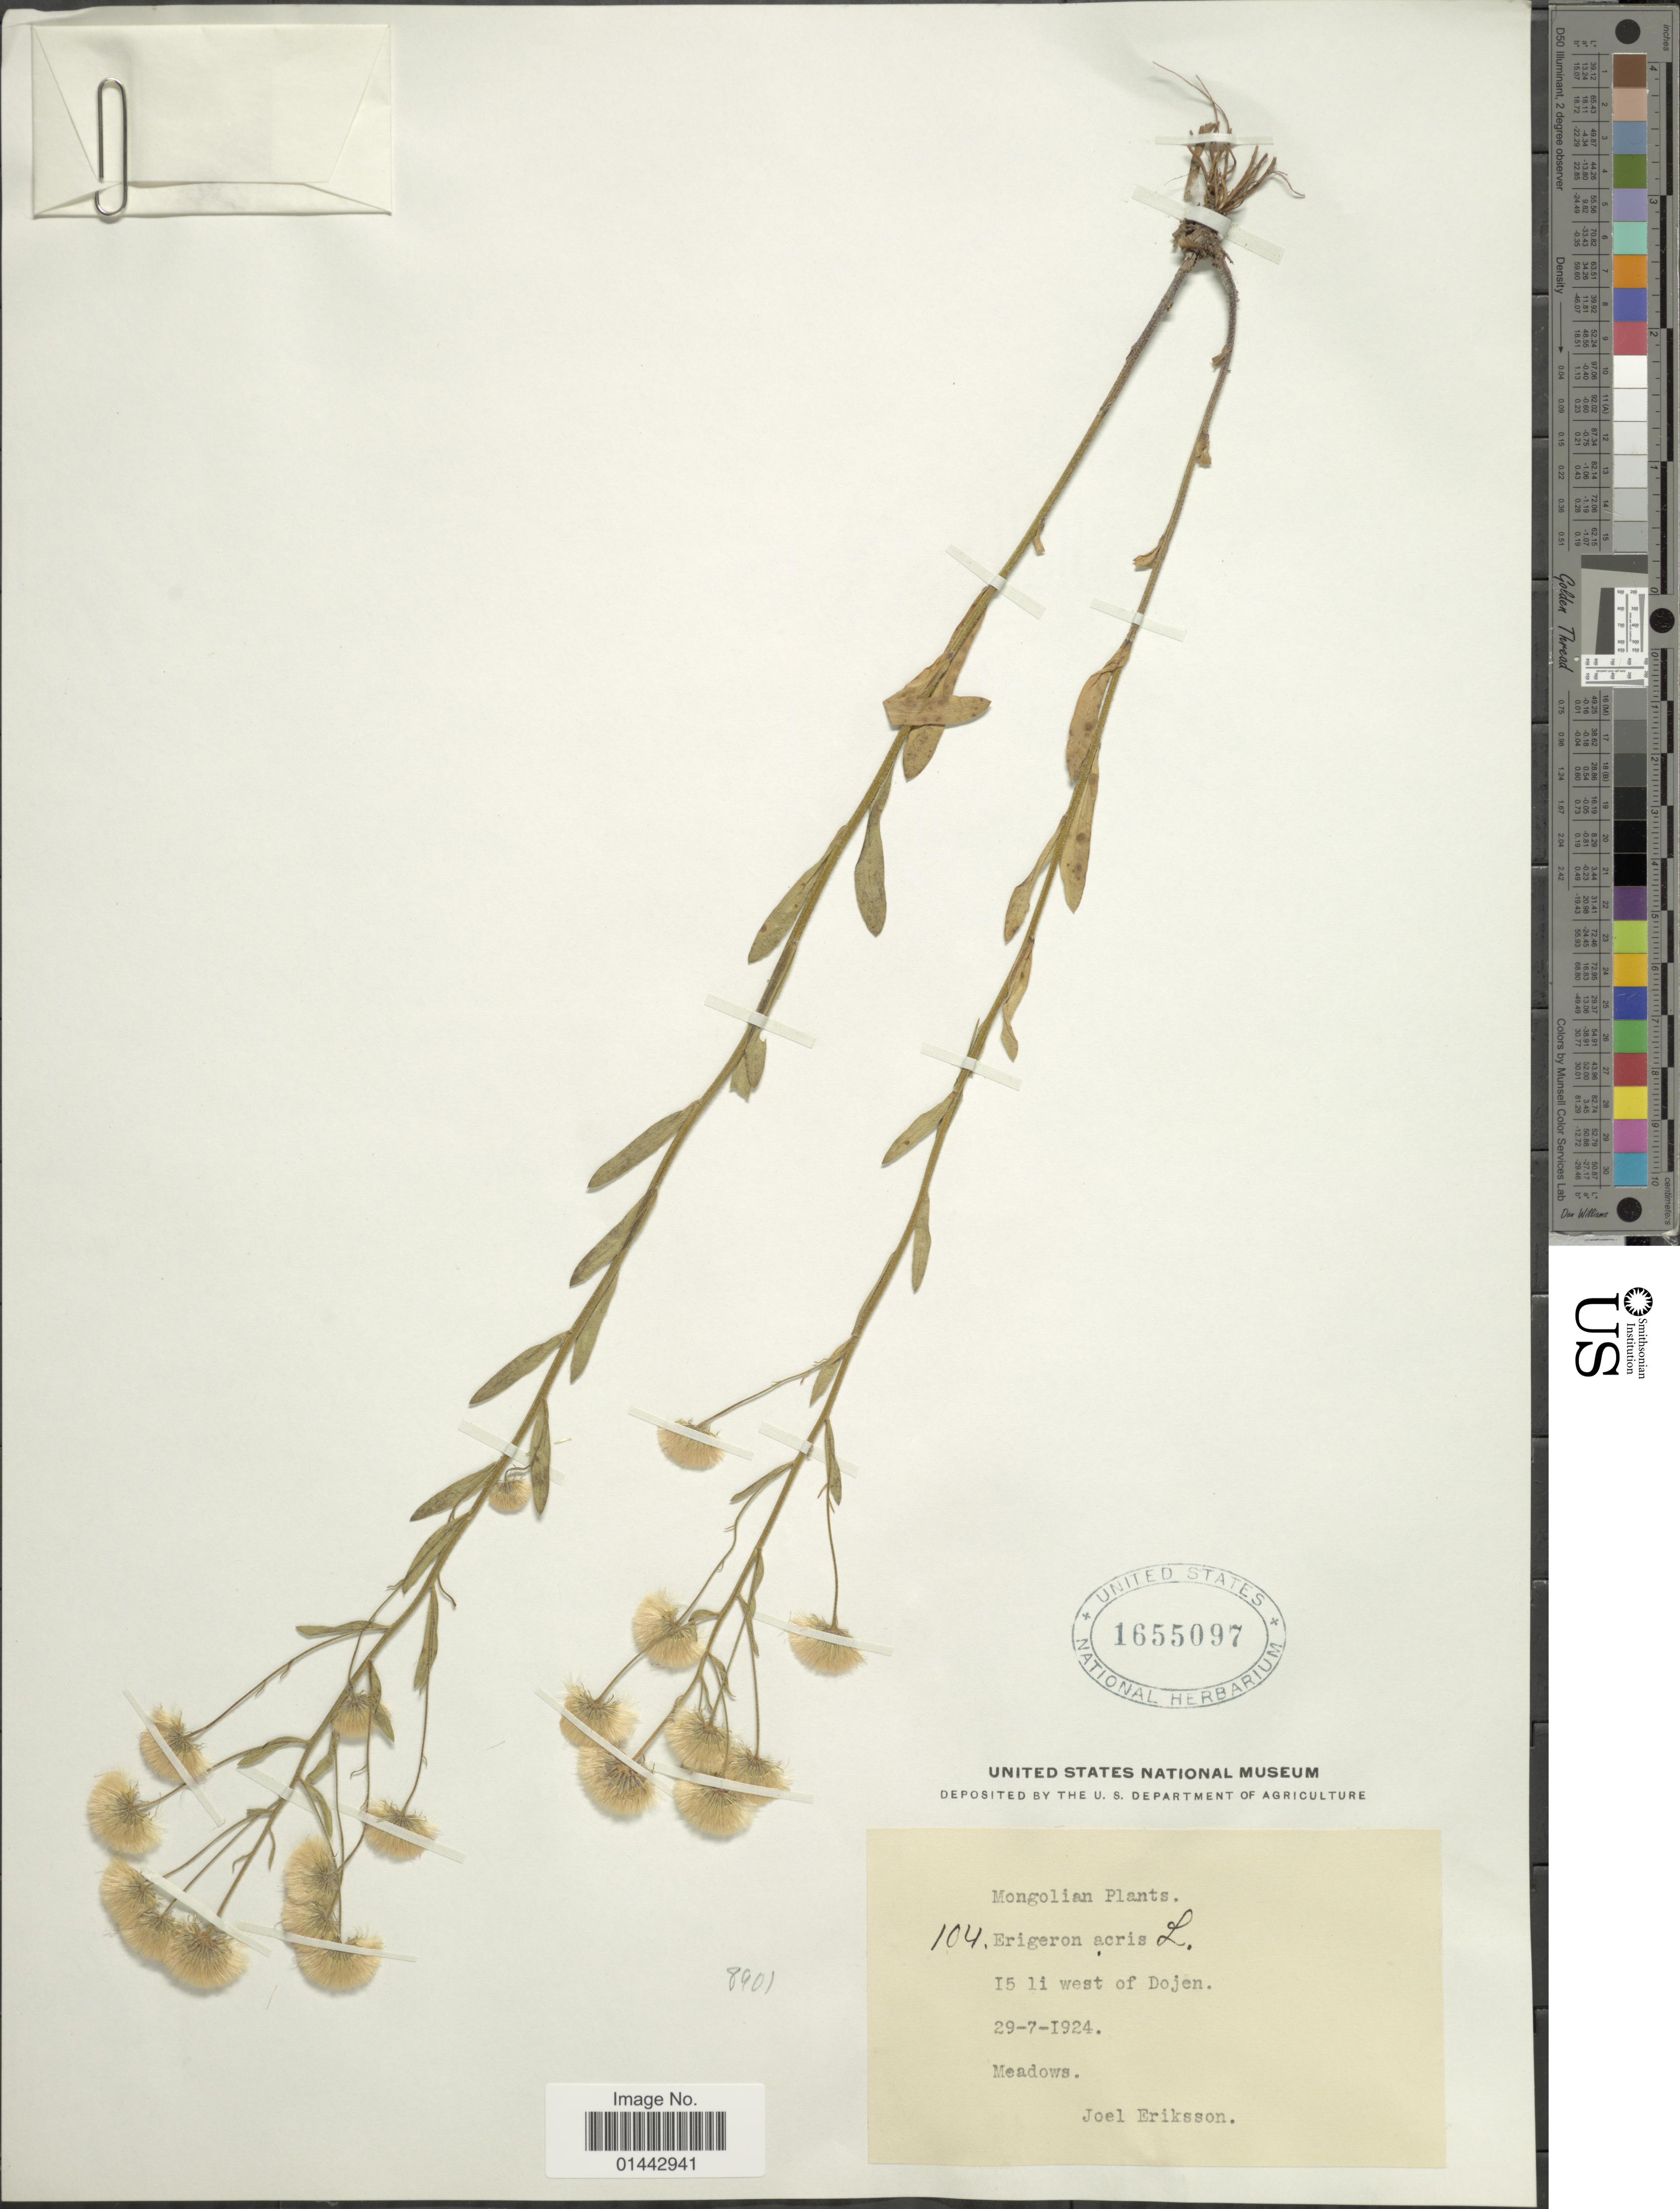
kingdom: Plantae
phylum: Tracheophyta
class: Magnoliopsida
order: Asterales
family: Asteraceae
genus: Erigeron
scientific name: Erigeron acris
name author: L.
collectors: J. Eriksson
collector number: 104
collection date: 1924-07-29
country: Mongolia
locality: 15 li west of Dojen.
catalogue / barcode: US 1655097